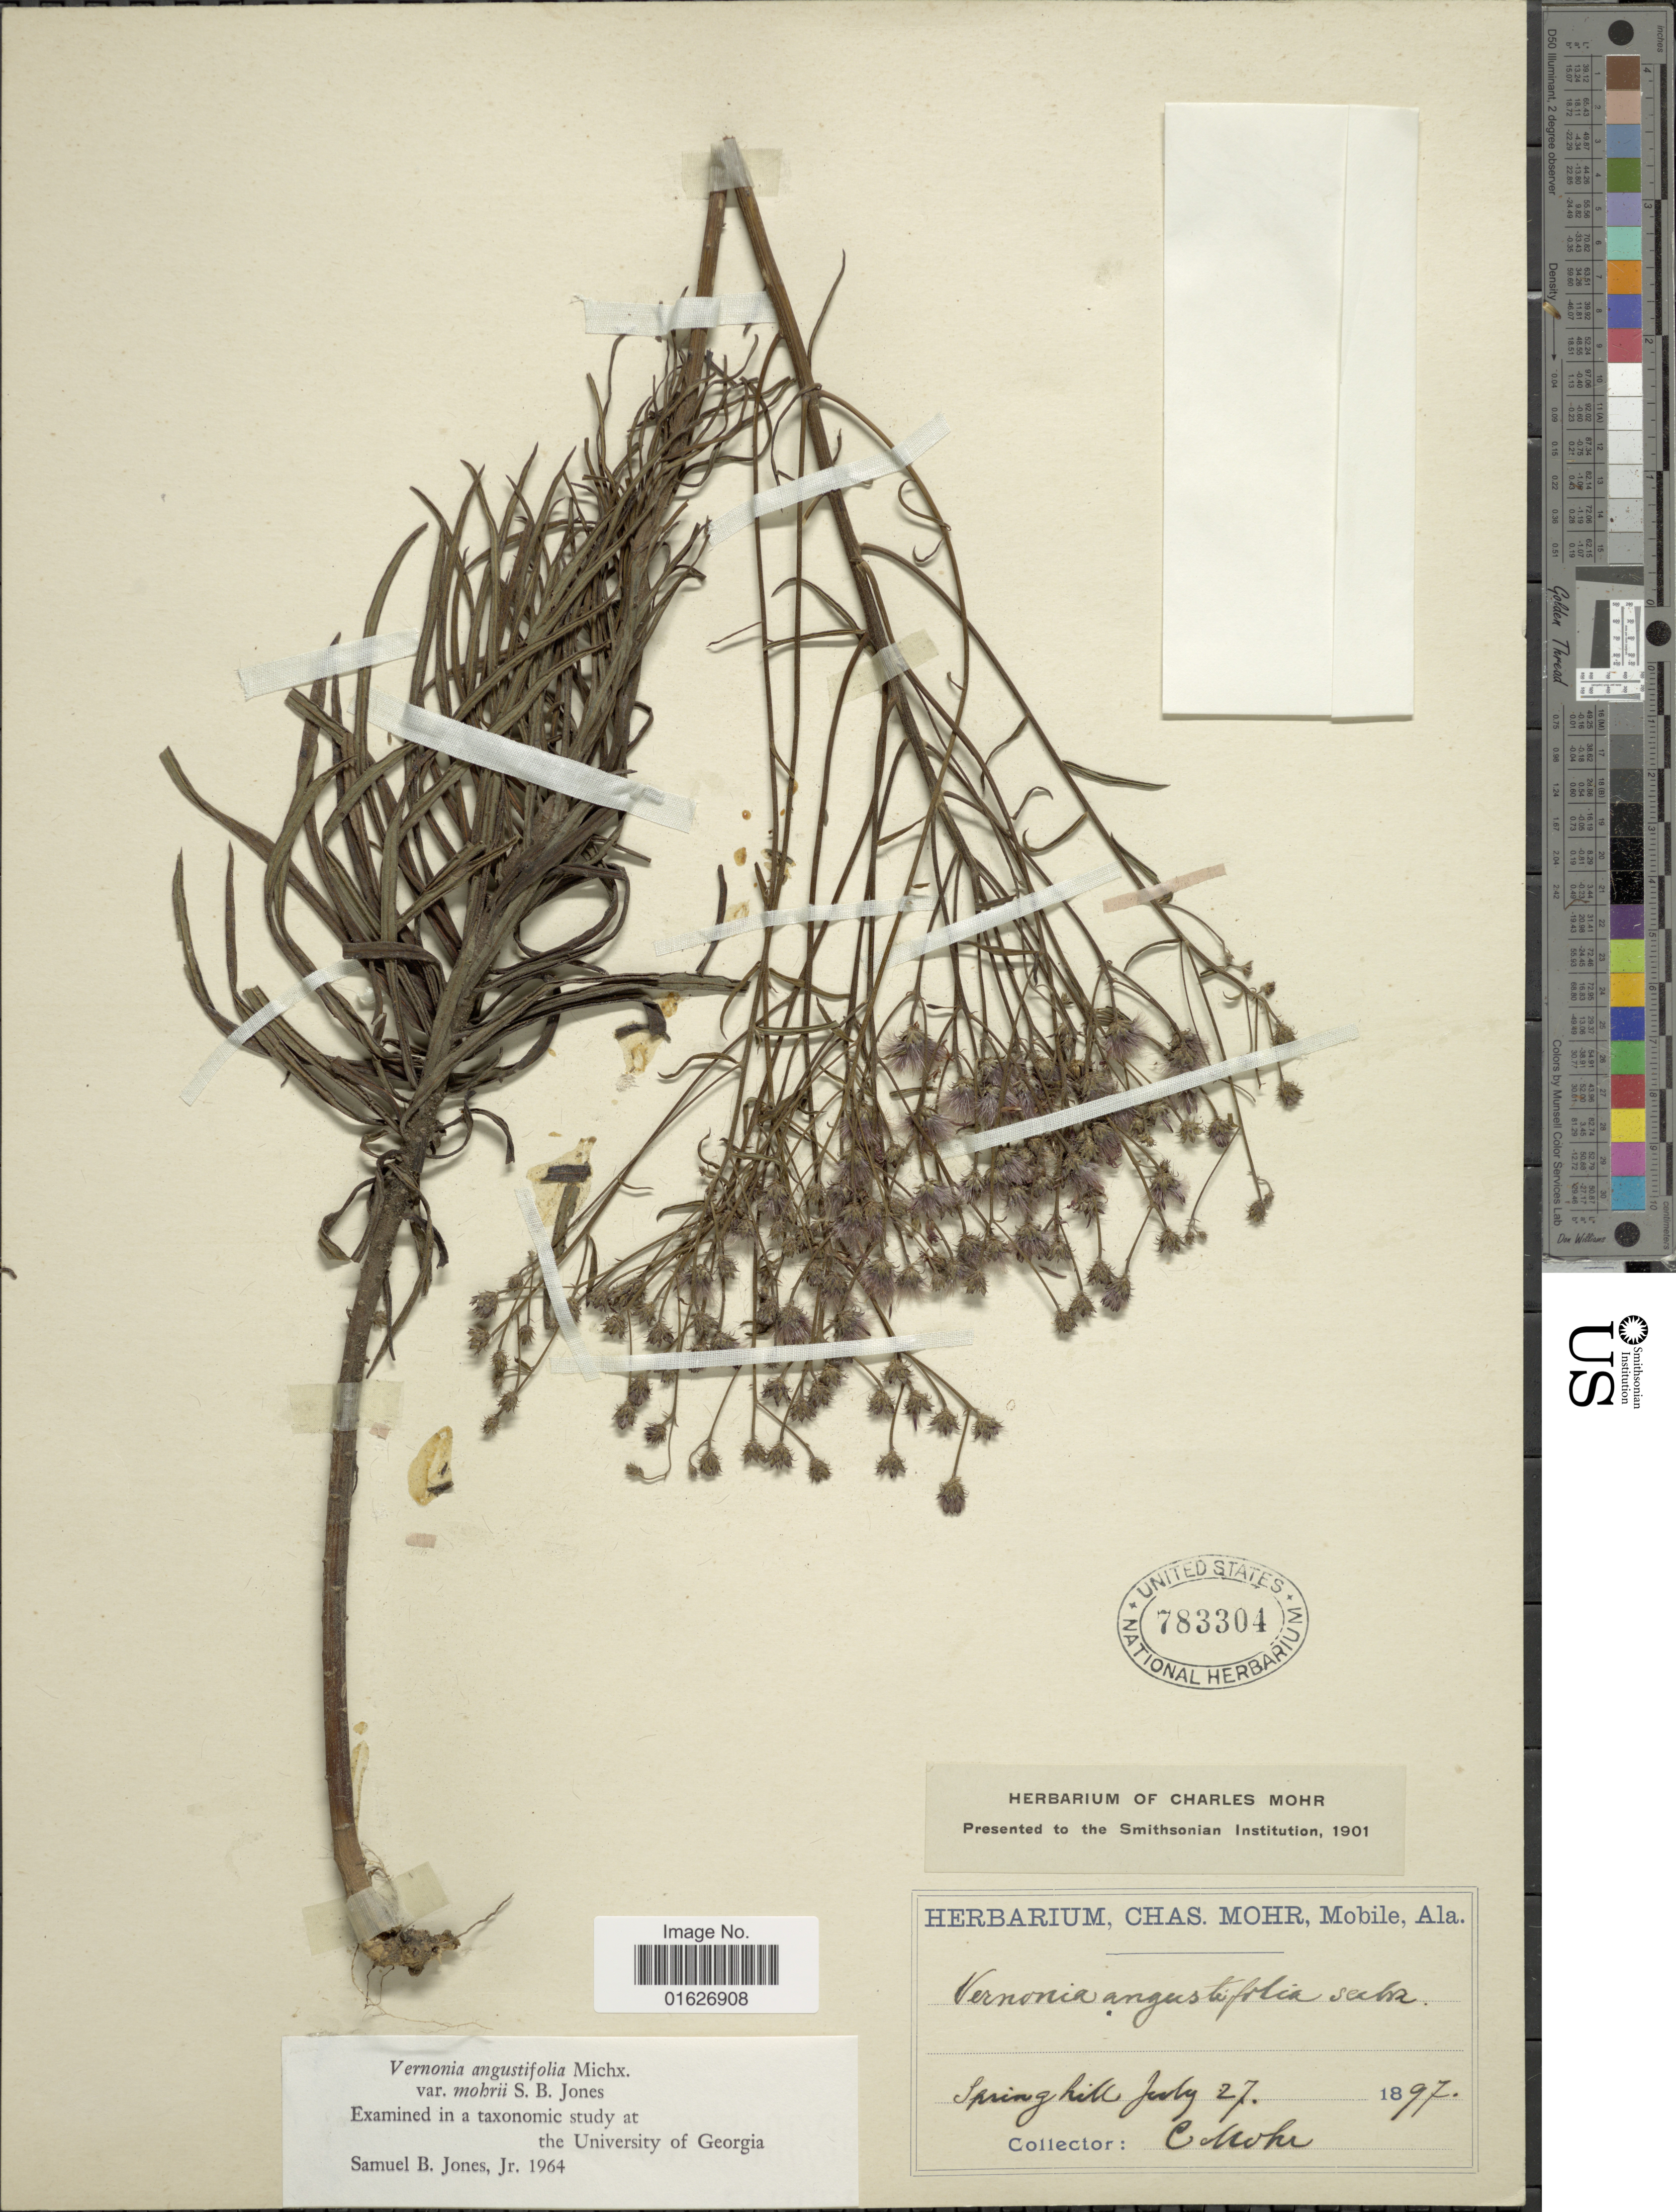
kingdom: Plantae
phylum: Tracheophyta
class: Magnoliopsida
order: Asterales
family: Asteraceae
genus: Vernonia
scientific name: Vernonia angustifolia var. mohrii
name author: S.B. Jones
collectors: Mohr, C. T. (herbarium)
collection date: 1897-07-27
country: United States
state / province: Alabama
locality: Springhill.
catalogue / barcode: US 783304